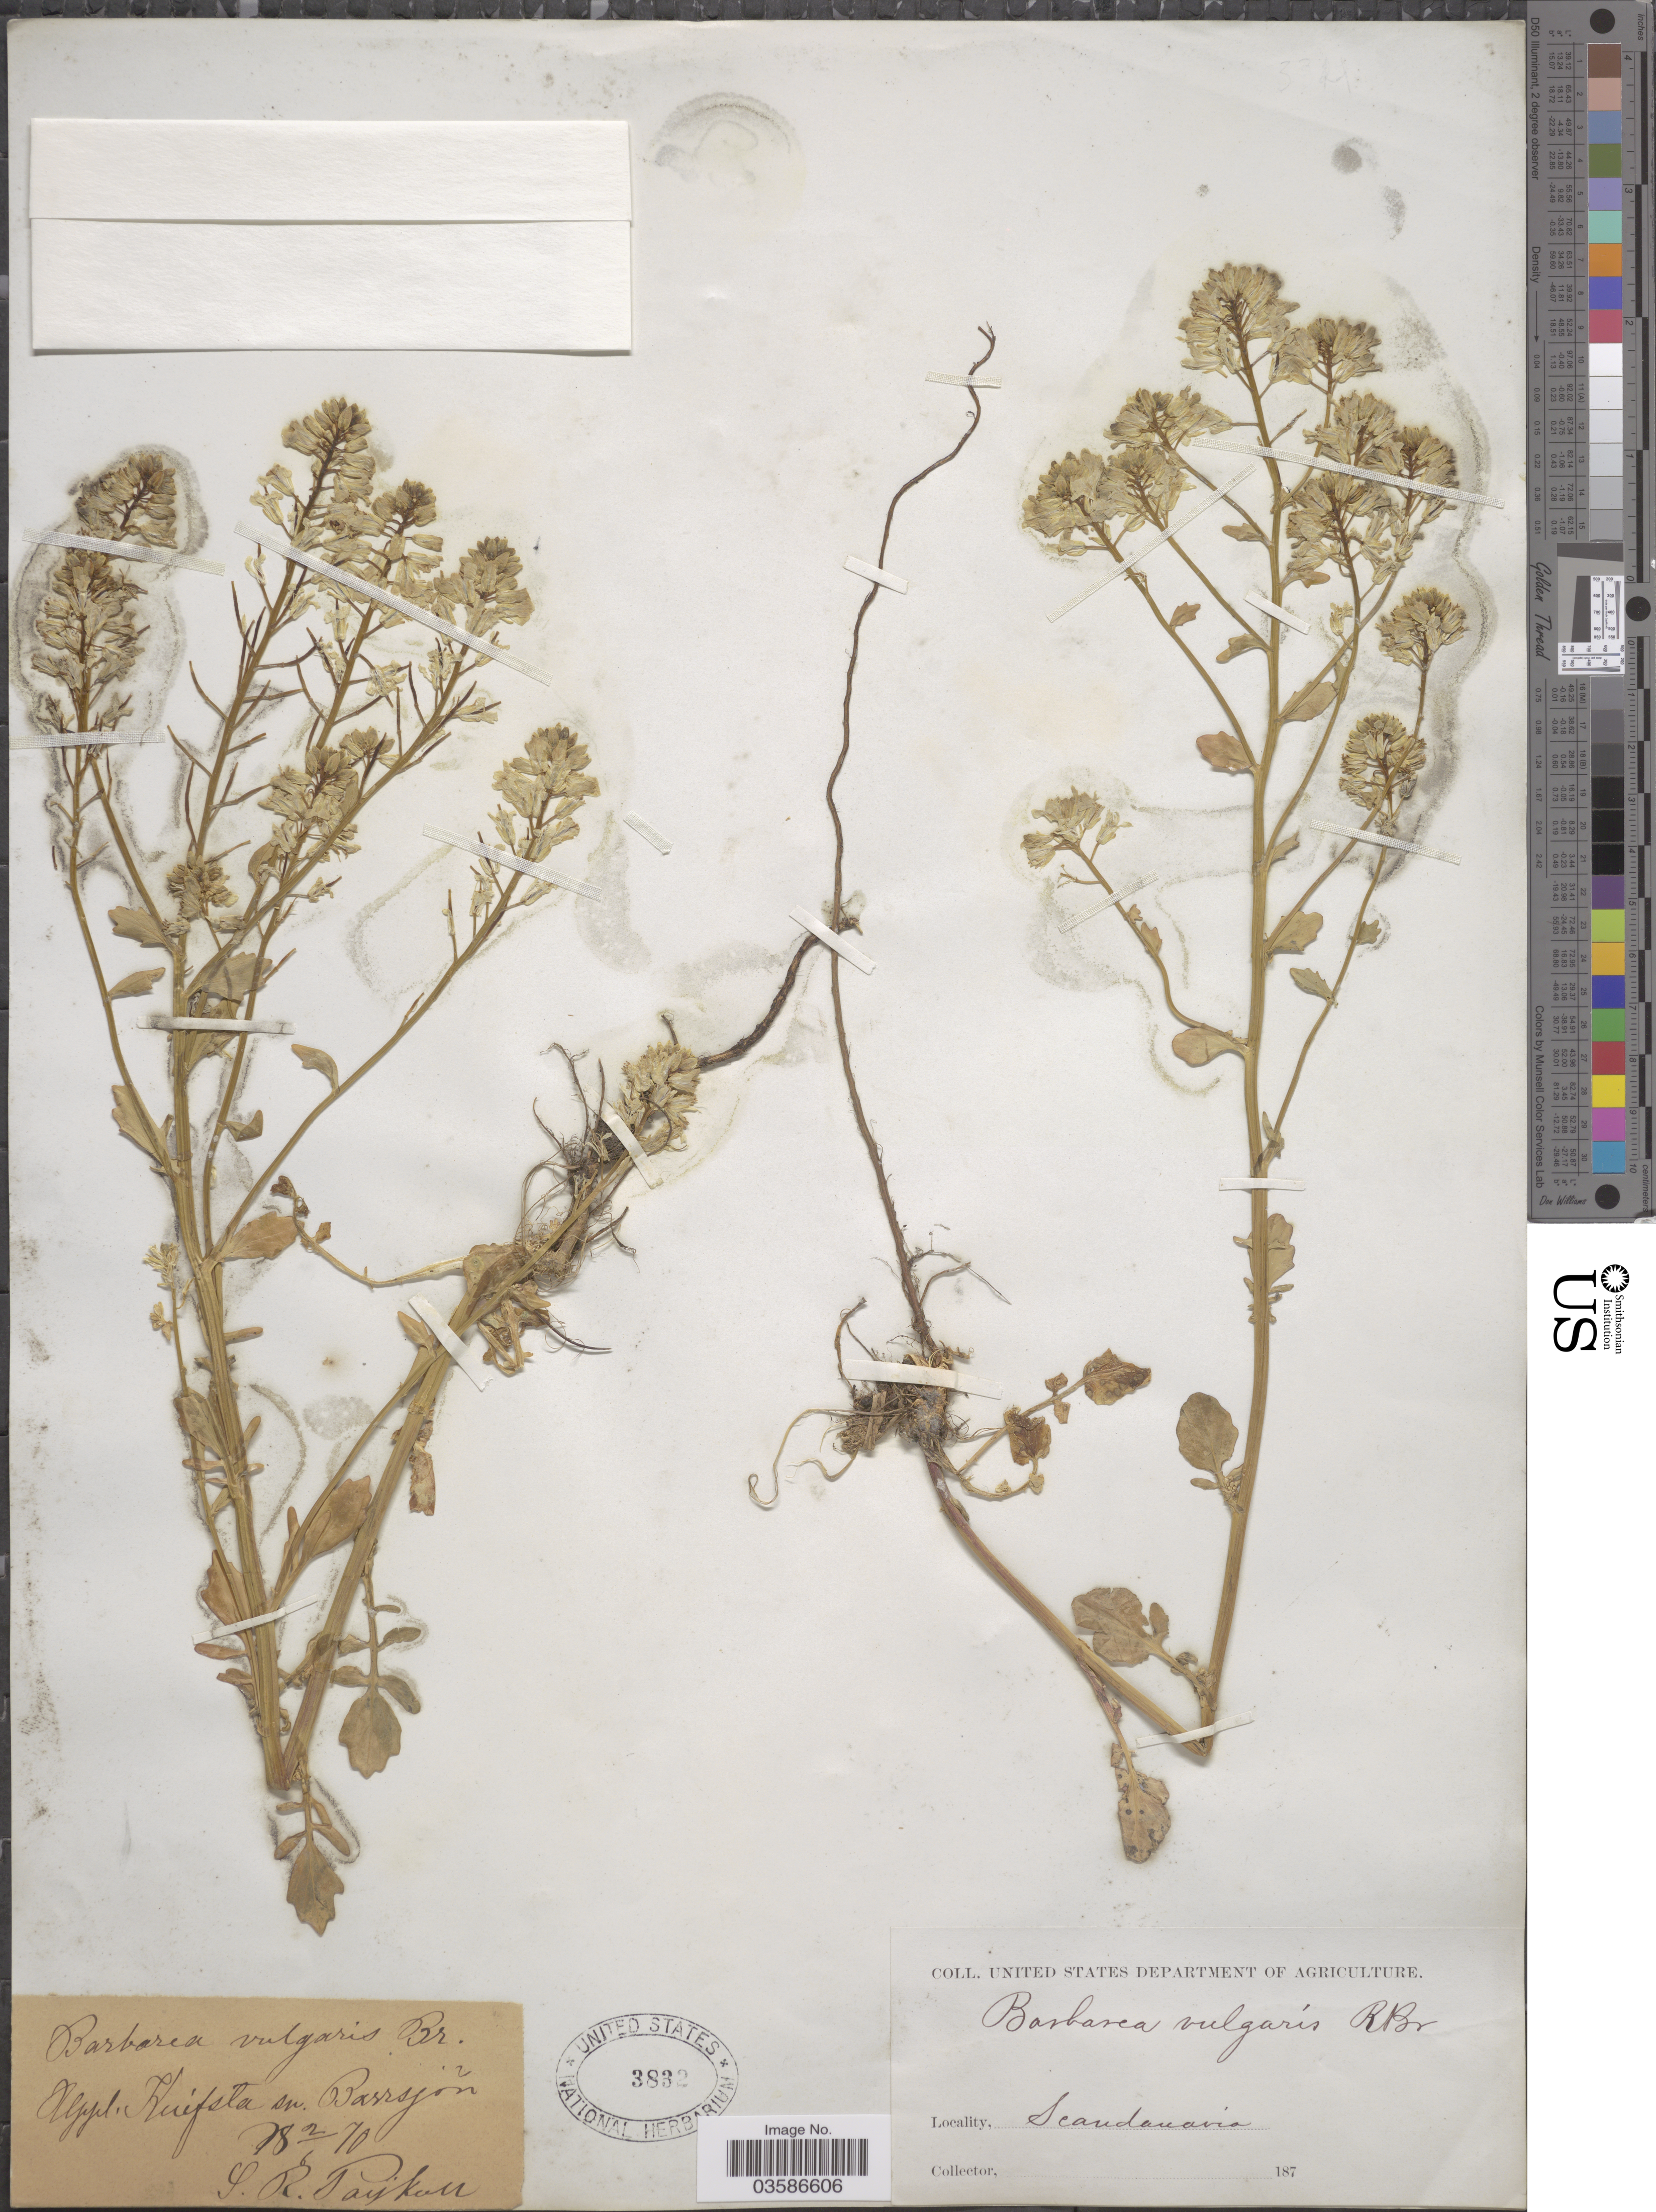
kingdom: Plantae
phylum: Tracheophyta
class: Magnoliopsida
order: Brassicales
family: Brassicaceae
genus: Barbarea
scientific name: Barbarea vulgaris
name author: W.T. Aiton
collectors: S. Paykull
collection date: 1870-06-02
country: Sweden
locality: Scandanavia. Alppl. Knifsta sn. Barrsjón.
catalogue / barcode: US 3832